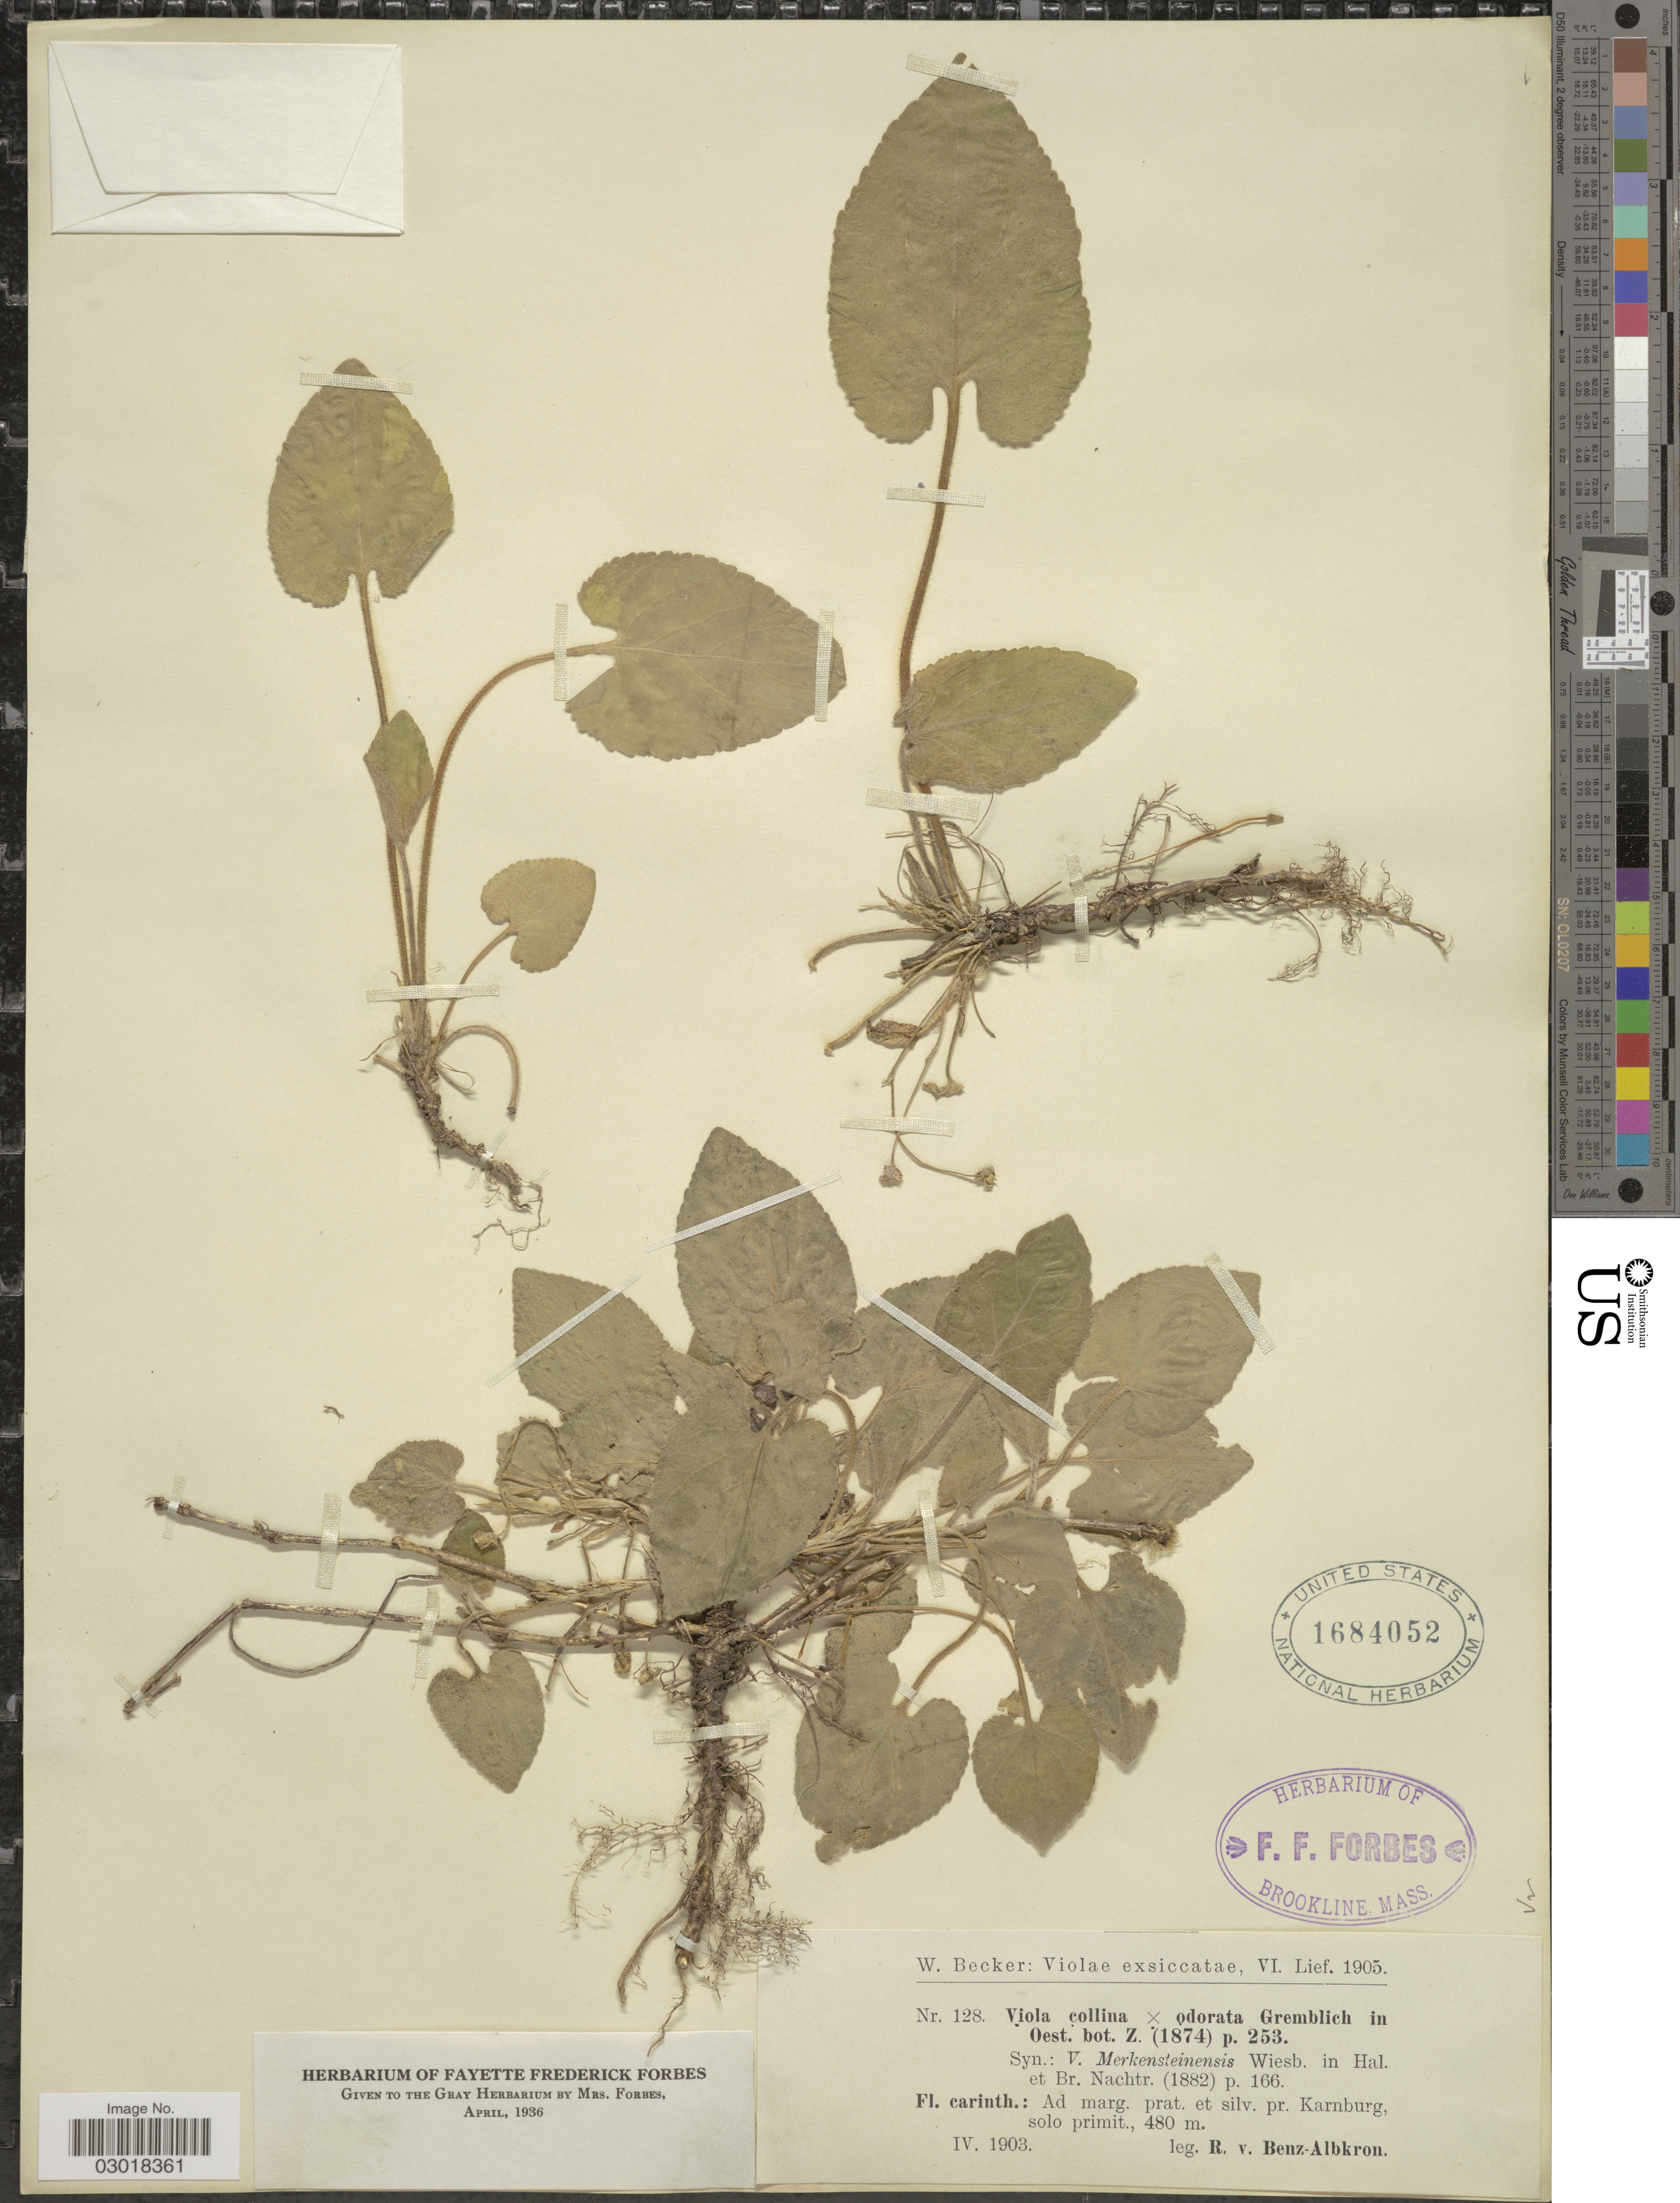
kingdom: Plantae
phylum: Tracheophyta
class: Magnoliopsida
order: Malpighiales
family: Violaceae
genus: Viola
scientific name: Viola collina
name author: Besser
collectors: R. Benz-Albkron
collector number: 128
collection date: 1903-04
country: Austria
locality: Carinth.: Ad marg. prat. et silv. pr. Karnburg, solo primit.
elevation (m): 480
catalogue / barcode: US 1684052